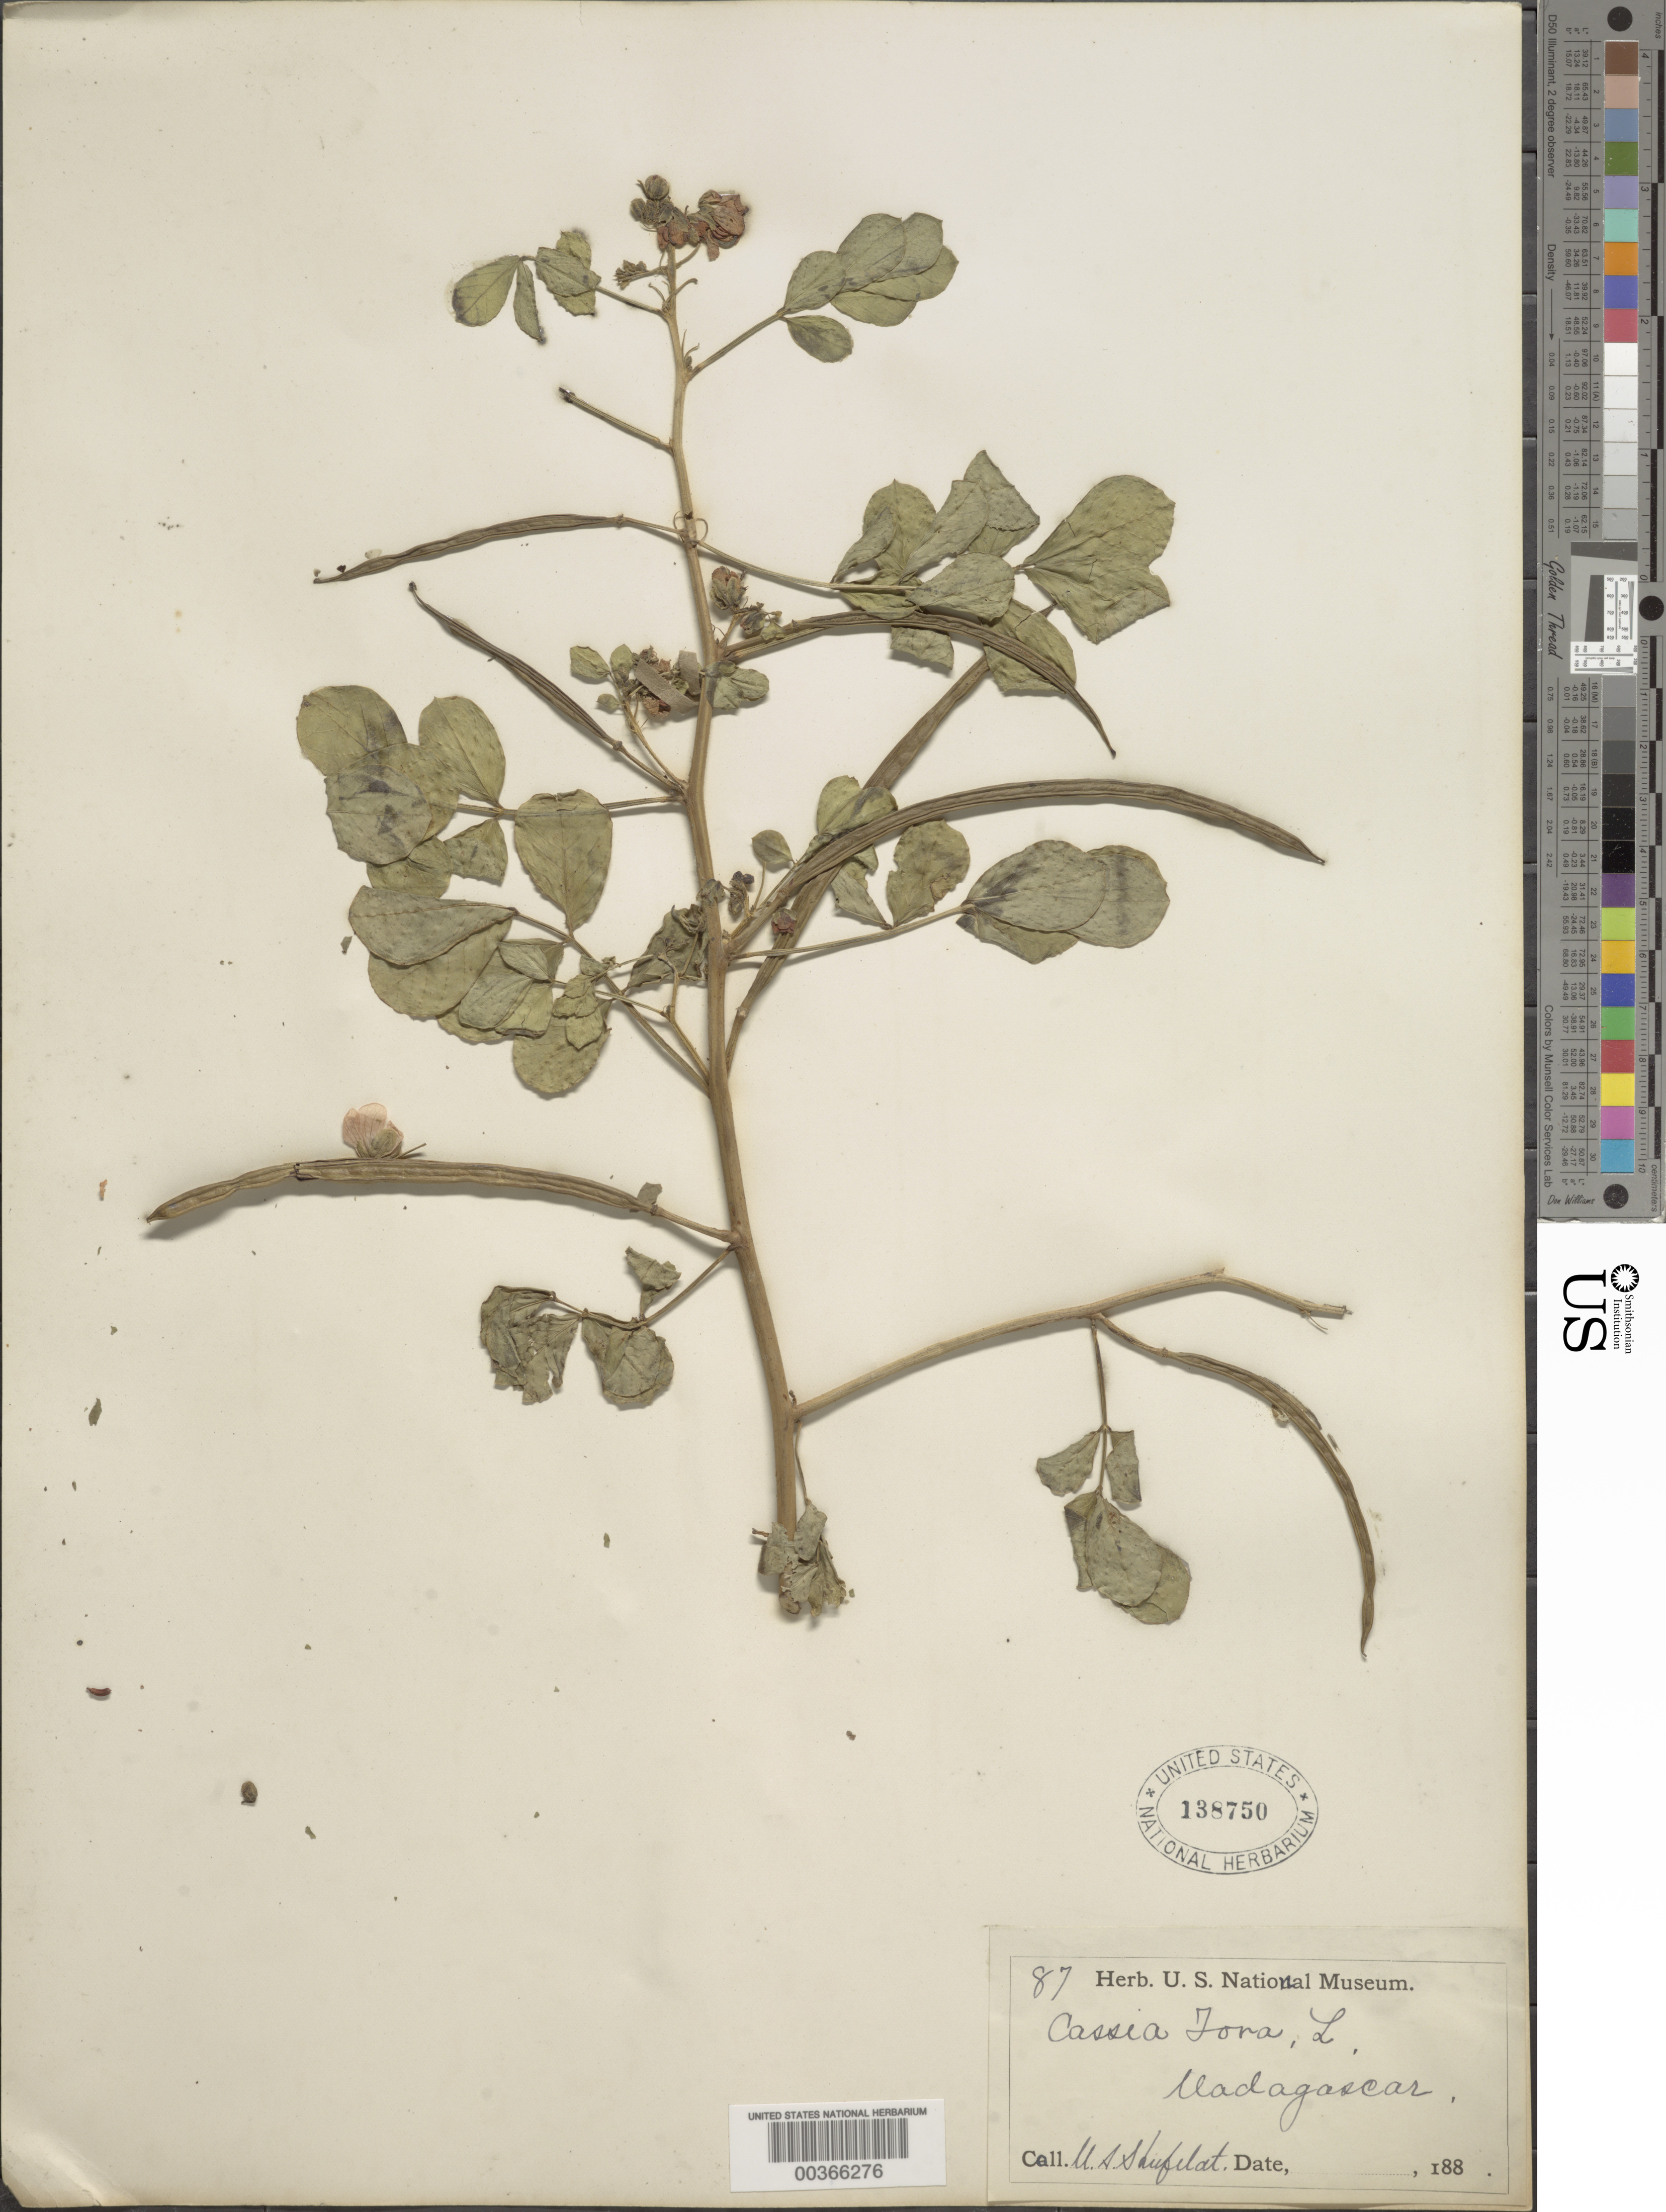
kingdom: Plantae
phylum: Tracheophyta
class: Magnoliopsida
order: Fabales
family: Fabaceae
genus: Senna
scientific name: Senna obtusifolia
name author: (L.) H.S. Irwin & Barneby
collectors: U. Shufelat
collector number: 87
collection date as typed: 188-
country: Madagascar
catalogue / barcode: US 138750